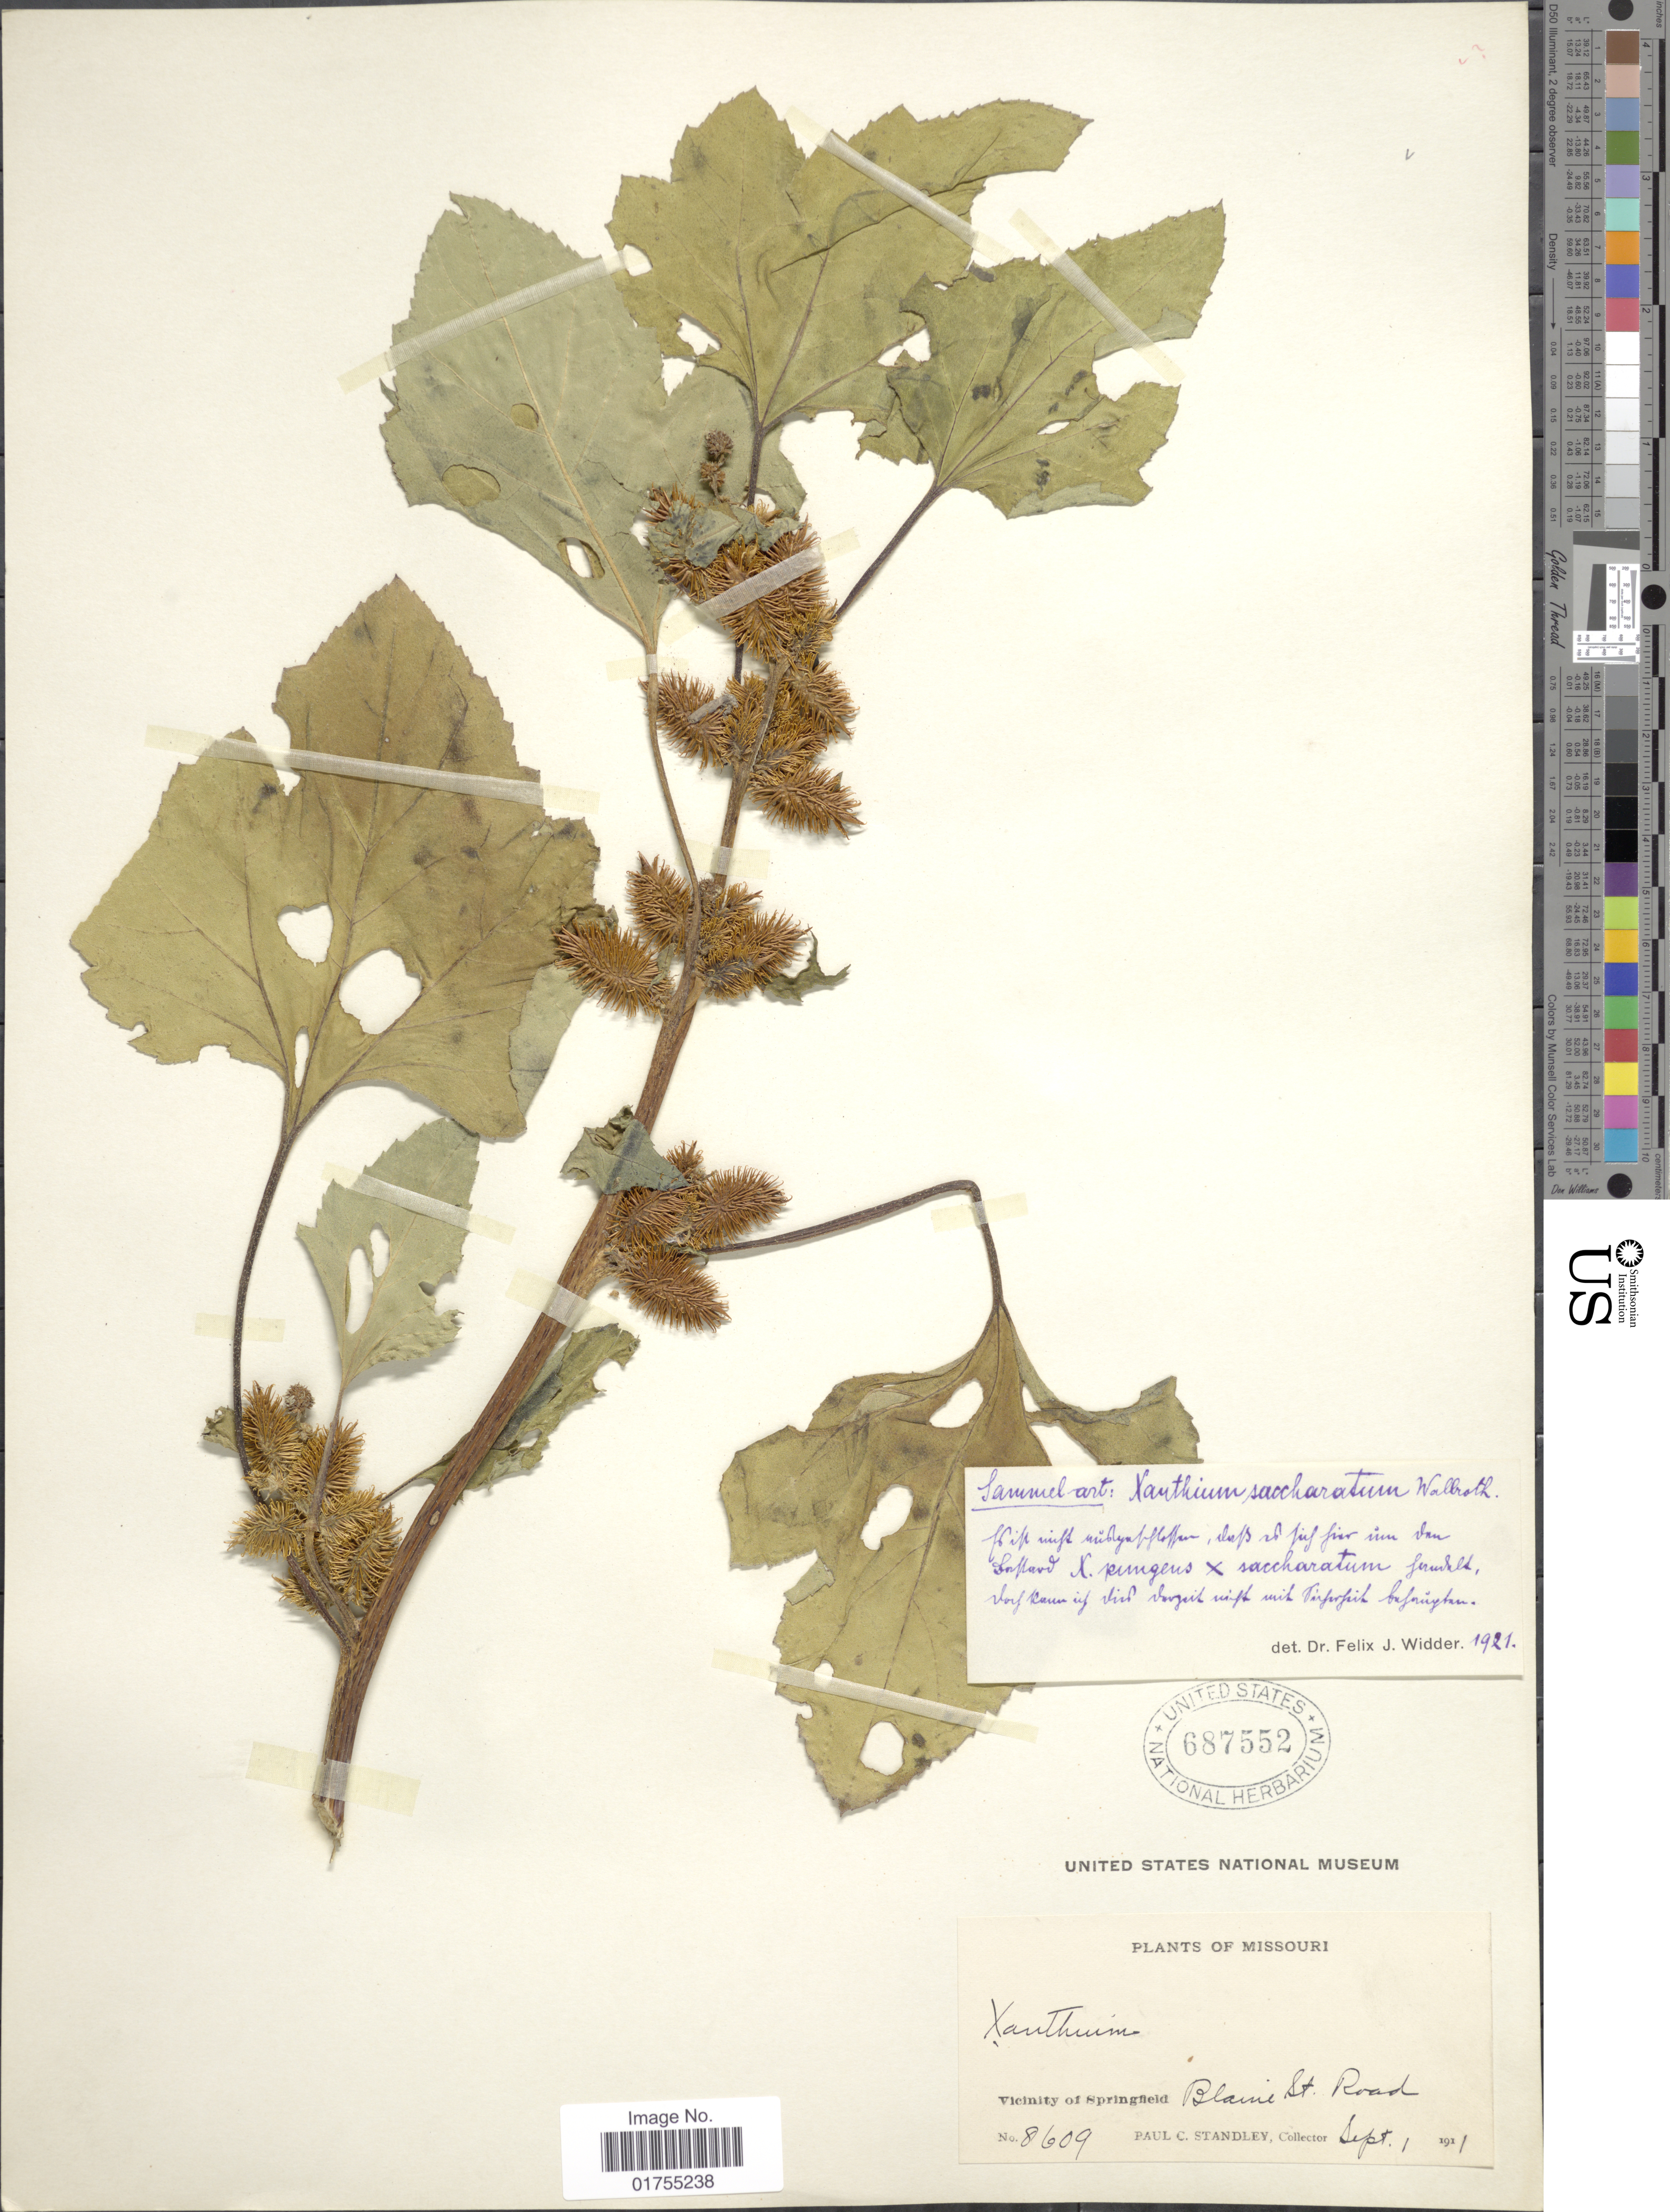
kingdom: Plantae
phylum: Tracheophyta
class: Magnoliopsida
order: Asterales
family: Asteraceae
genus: Xanthium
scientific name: Xanthium strumarium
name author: L.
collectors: P. C. Standley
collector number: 8609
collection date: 1911-09-01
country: United States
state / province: Missouri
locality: Vicinity of Springfield, Blaine St. Road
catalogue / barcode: US 687552